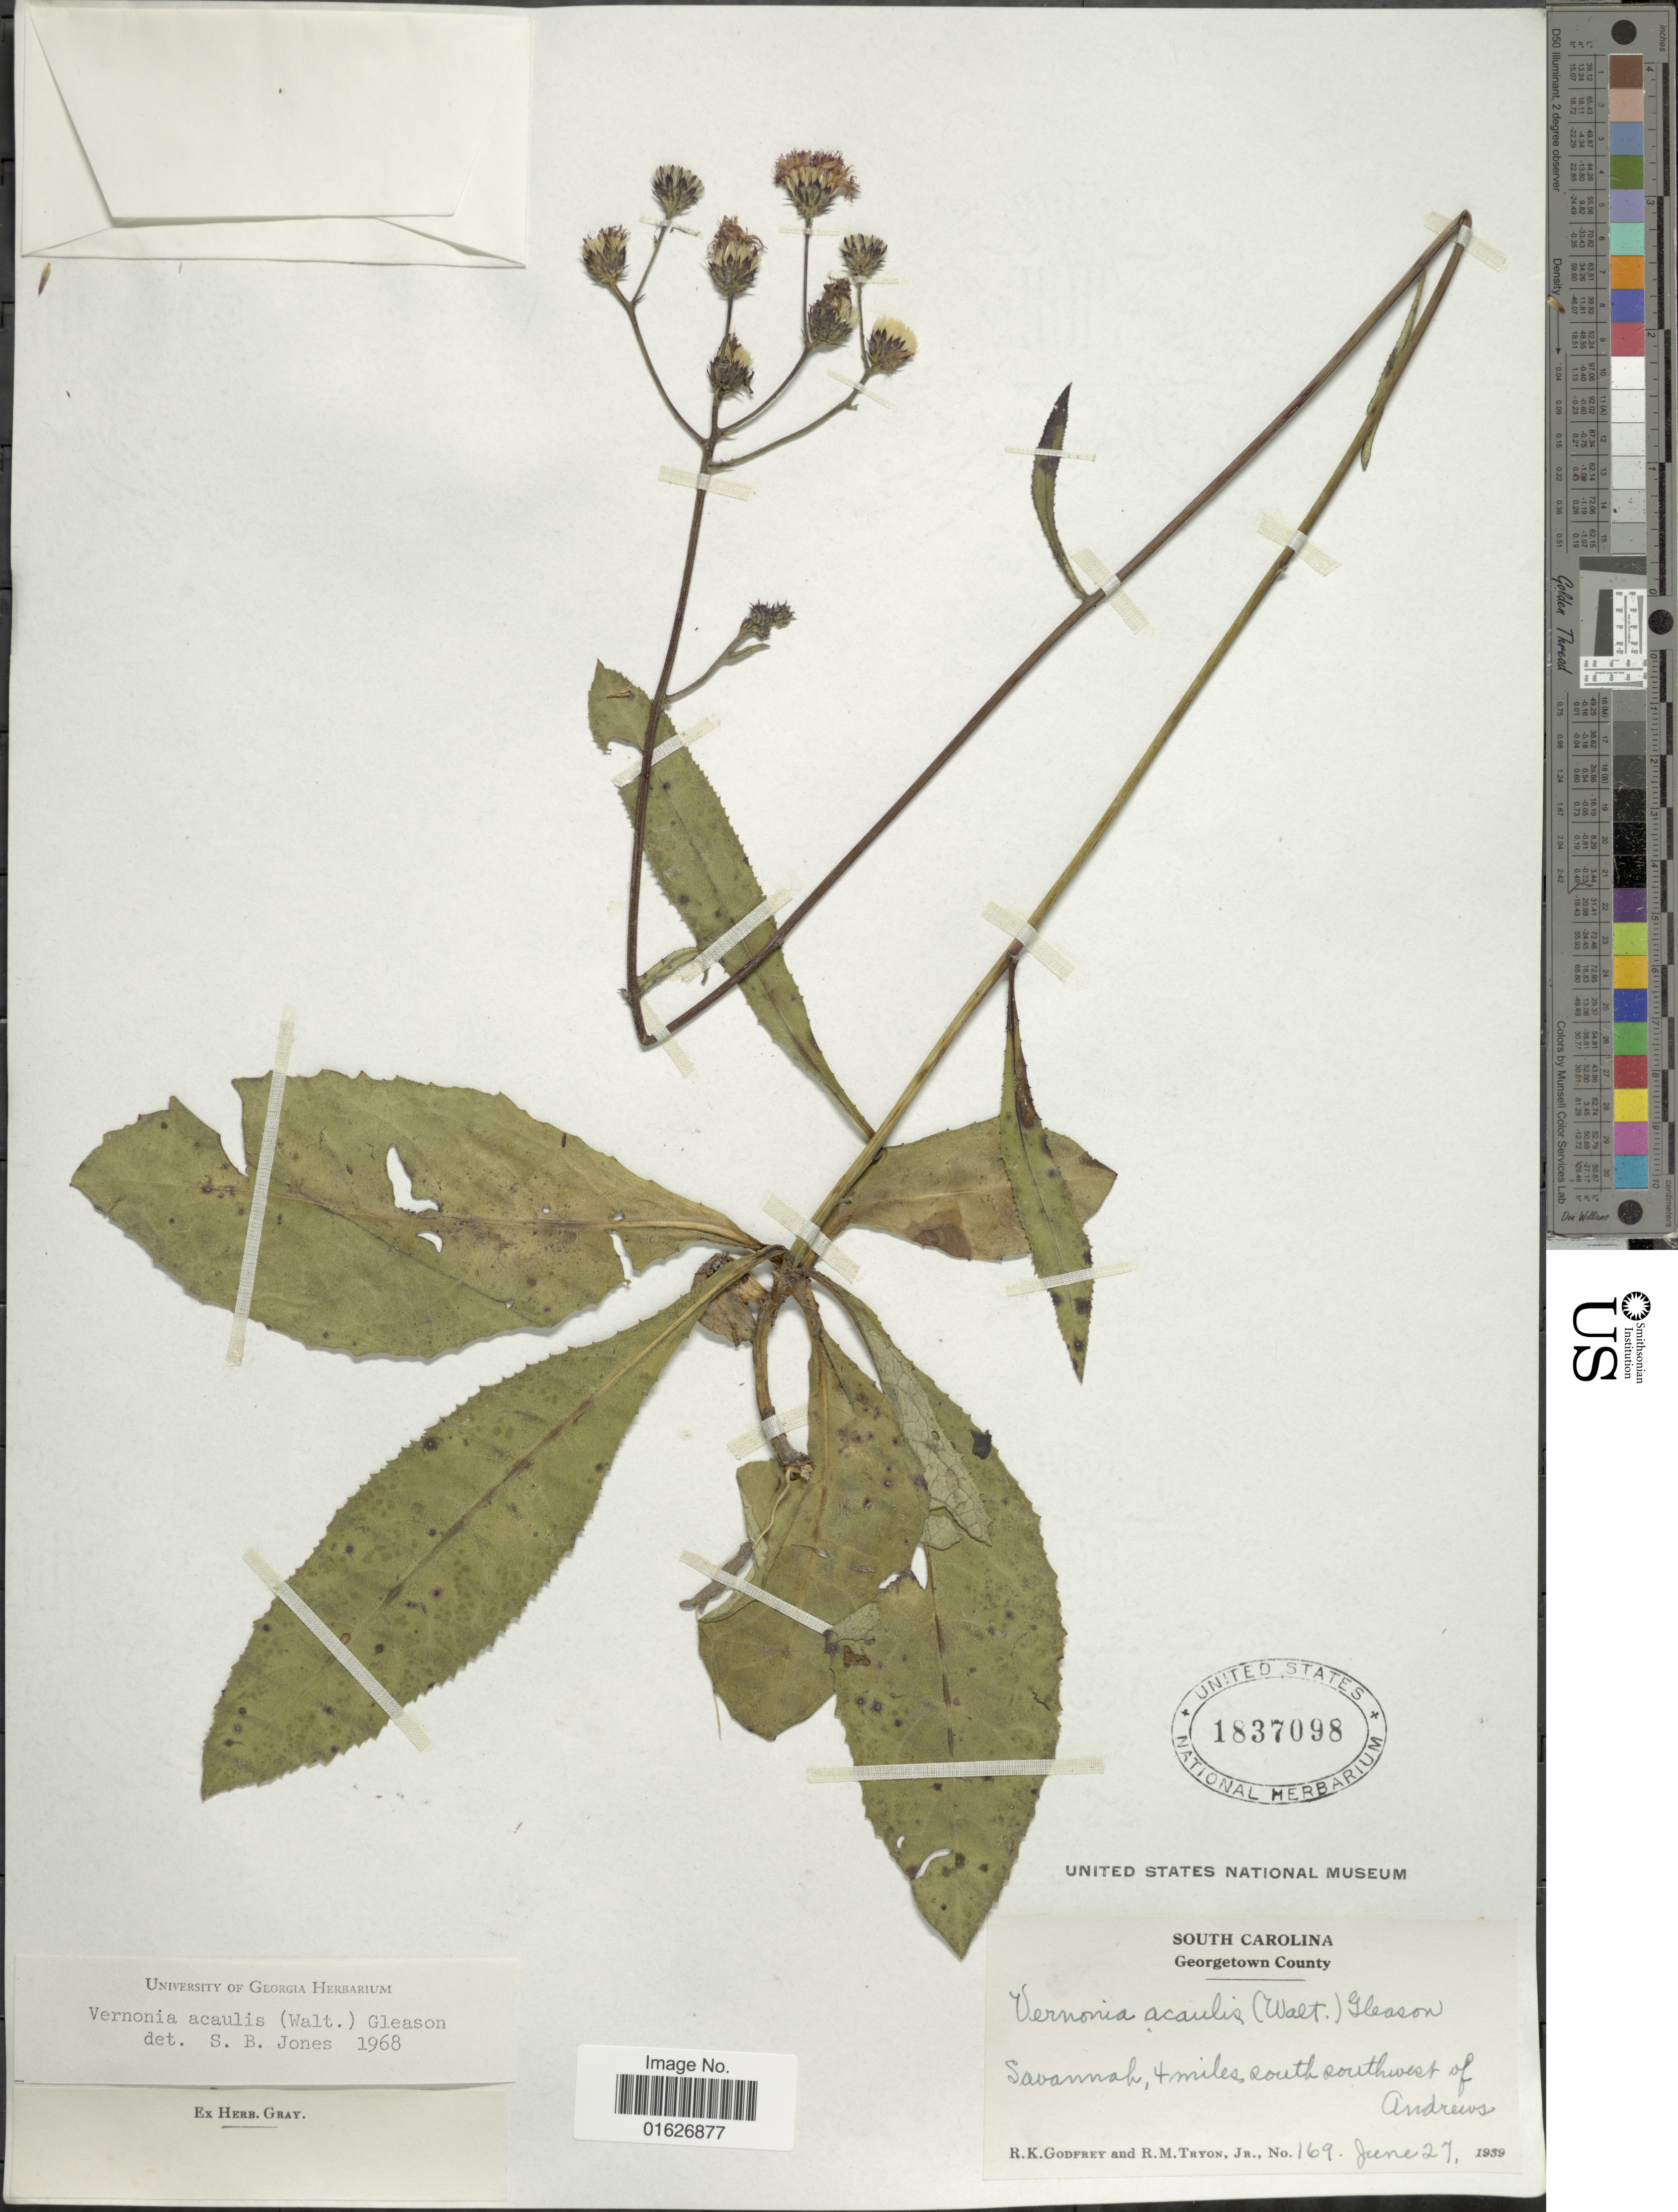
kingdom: Plantae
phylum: Tracheophyta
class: Magnoliopsida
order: Asterales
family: Asteraceae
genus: Vernonia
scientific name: Vernonia acaulis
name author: (Walter) Gleason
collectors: R. K. Godfrey & R. M. Tryon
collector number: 169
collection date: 1939-06-27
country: United States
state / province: South Carolina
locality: Georgetown County, Savannah, 4 miles south southwest of Andreios.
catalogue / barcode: US 1837098